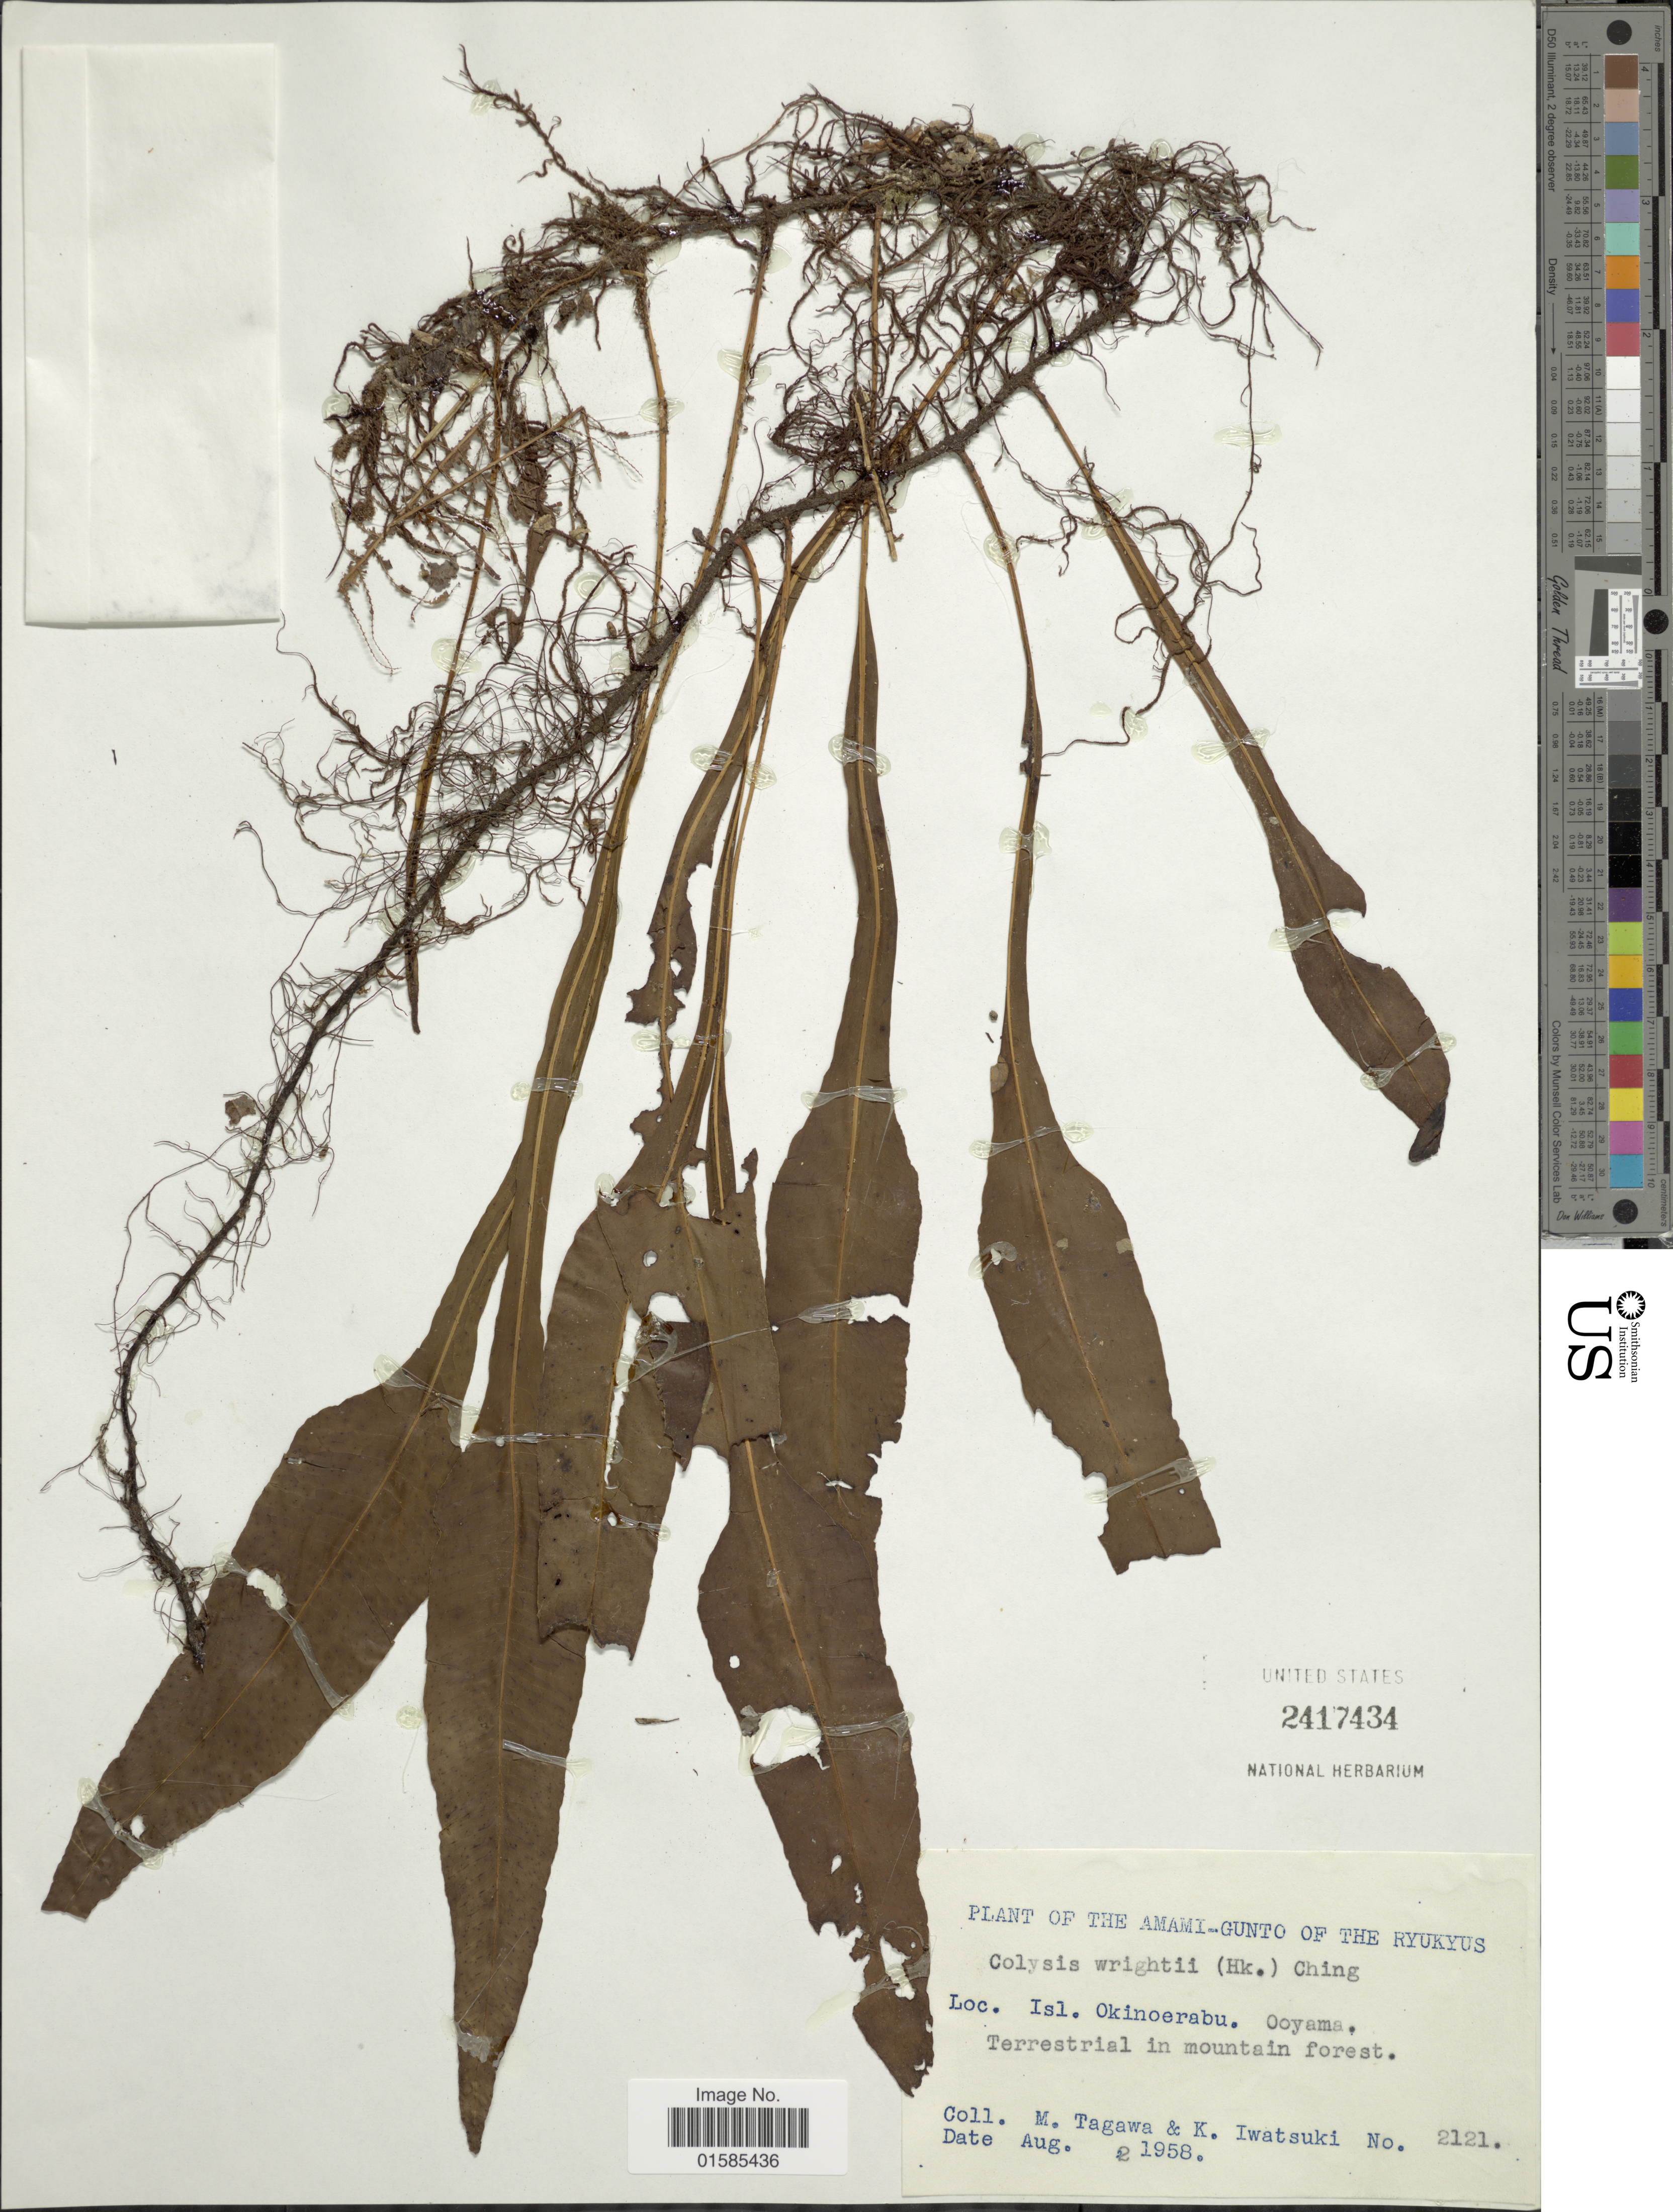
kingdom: Plantae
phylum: Tracheophyta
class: Polypodiopsida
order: Polypodiales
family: Polypodiaceae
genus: Leptochilus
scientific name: Leptochilus wrightii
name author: (Hook.) X.C. Zhang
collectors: M. Tagawa & K. Iwatsuki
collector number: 2121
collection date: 1958-08-02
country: Japan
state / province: Okinawa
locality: Amami-gunto of the Ryukyus, isl. Okinoerabu. ooyama.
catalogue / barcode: US 2417434